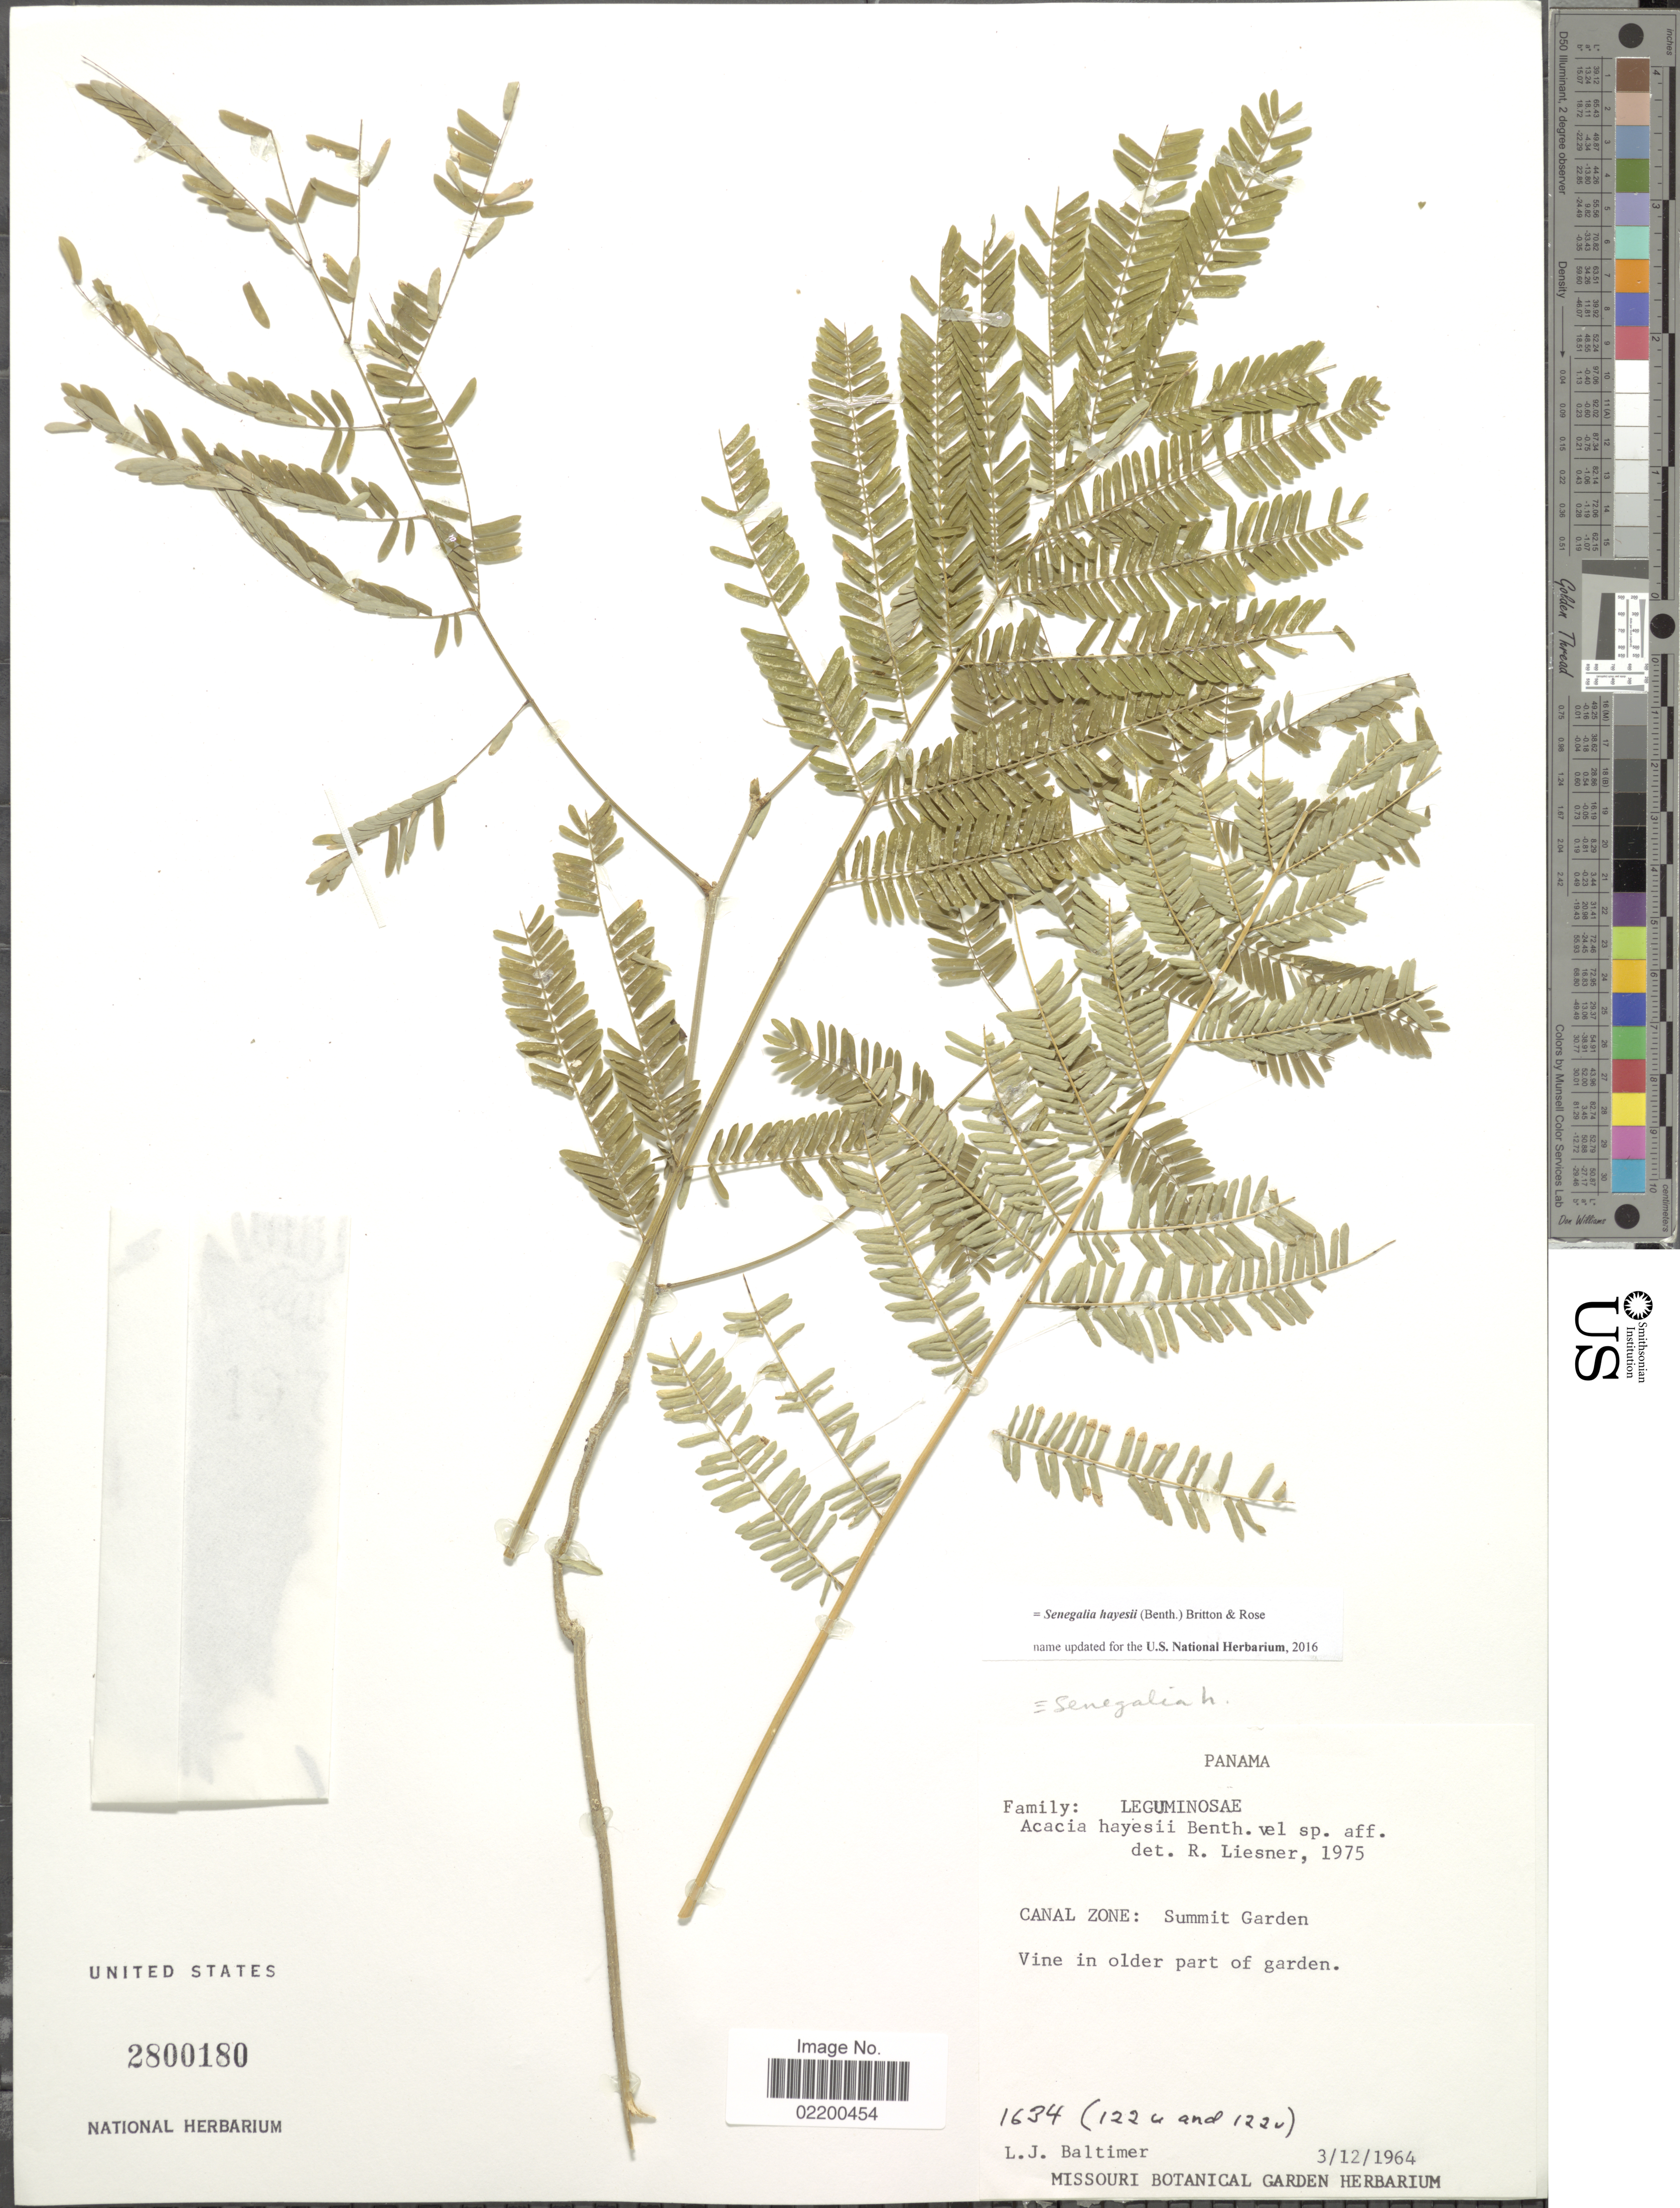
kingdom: Plantae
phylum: Tracheophyta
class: Magnoliopsida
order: Fabales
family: Fabaceae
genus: Senegalia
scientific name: Senegalia hayesii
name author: (Benth.) Britton & Rose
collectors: L. Baltimer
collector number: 1634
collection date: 1964-12-03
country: Panama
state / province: Colón / Panamá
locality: Canal Zone: Summit Garden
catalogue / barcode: US 2800180